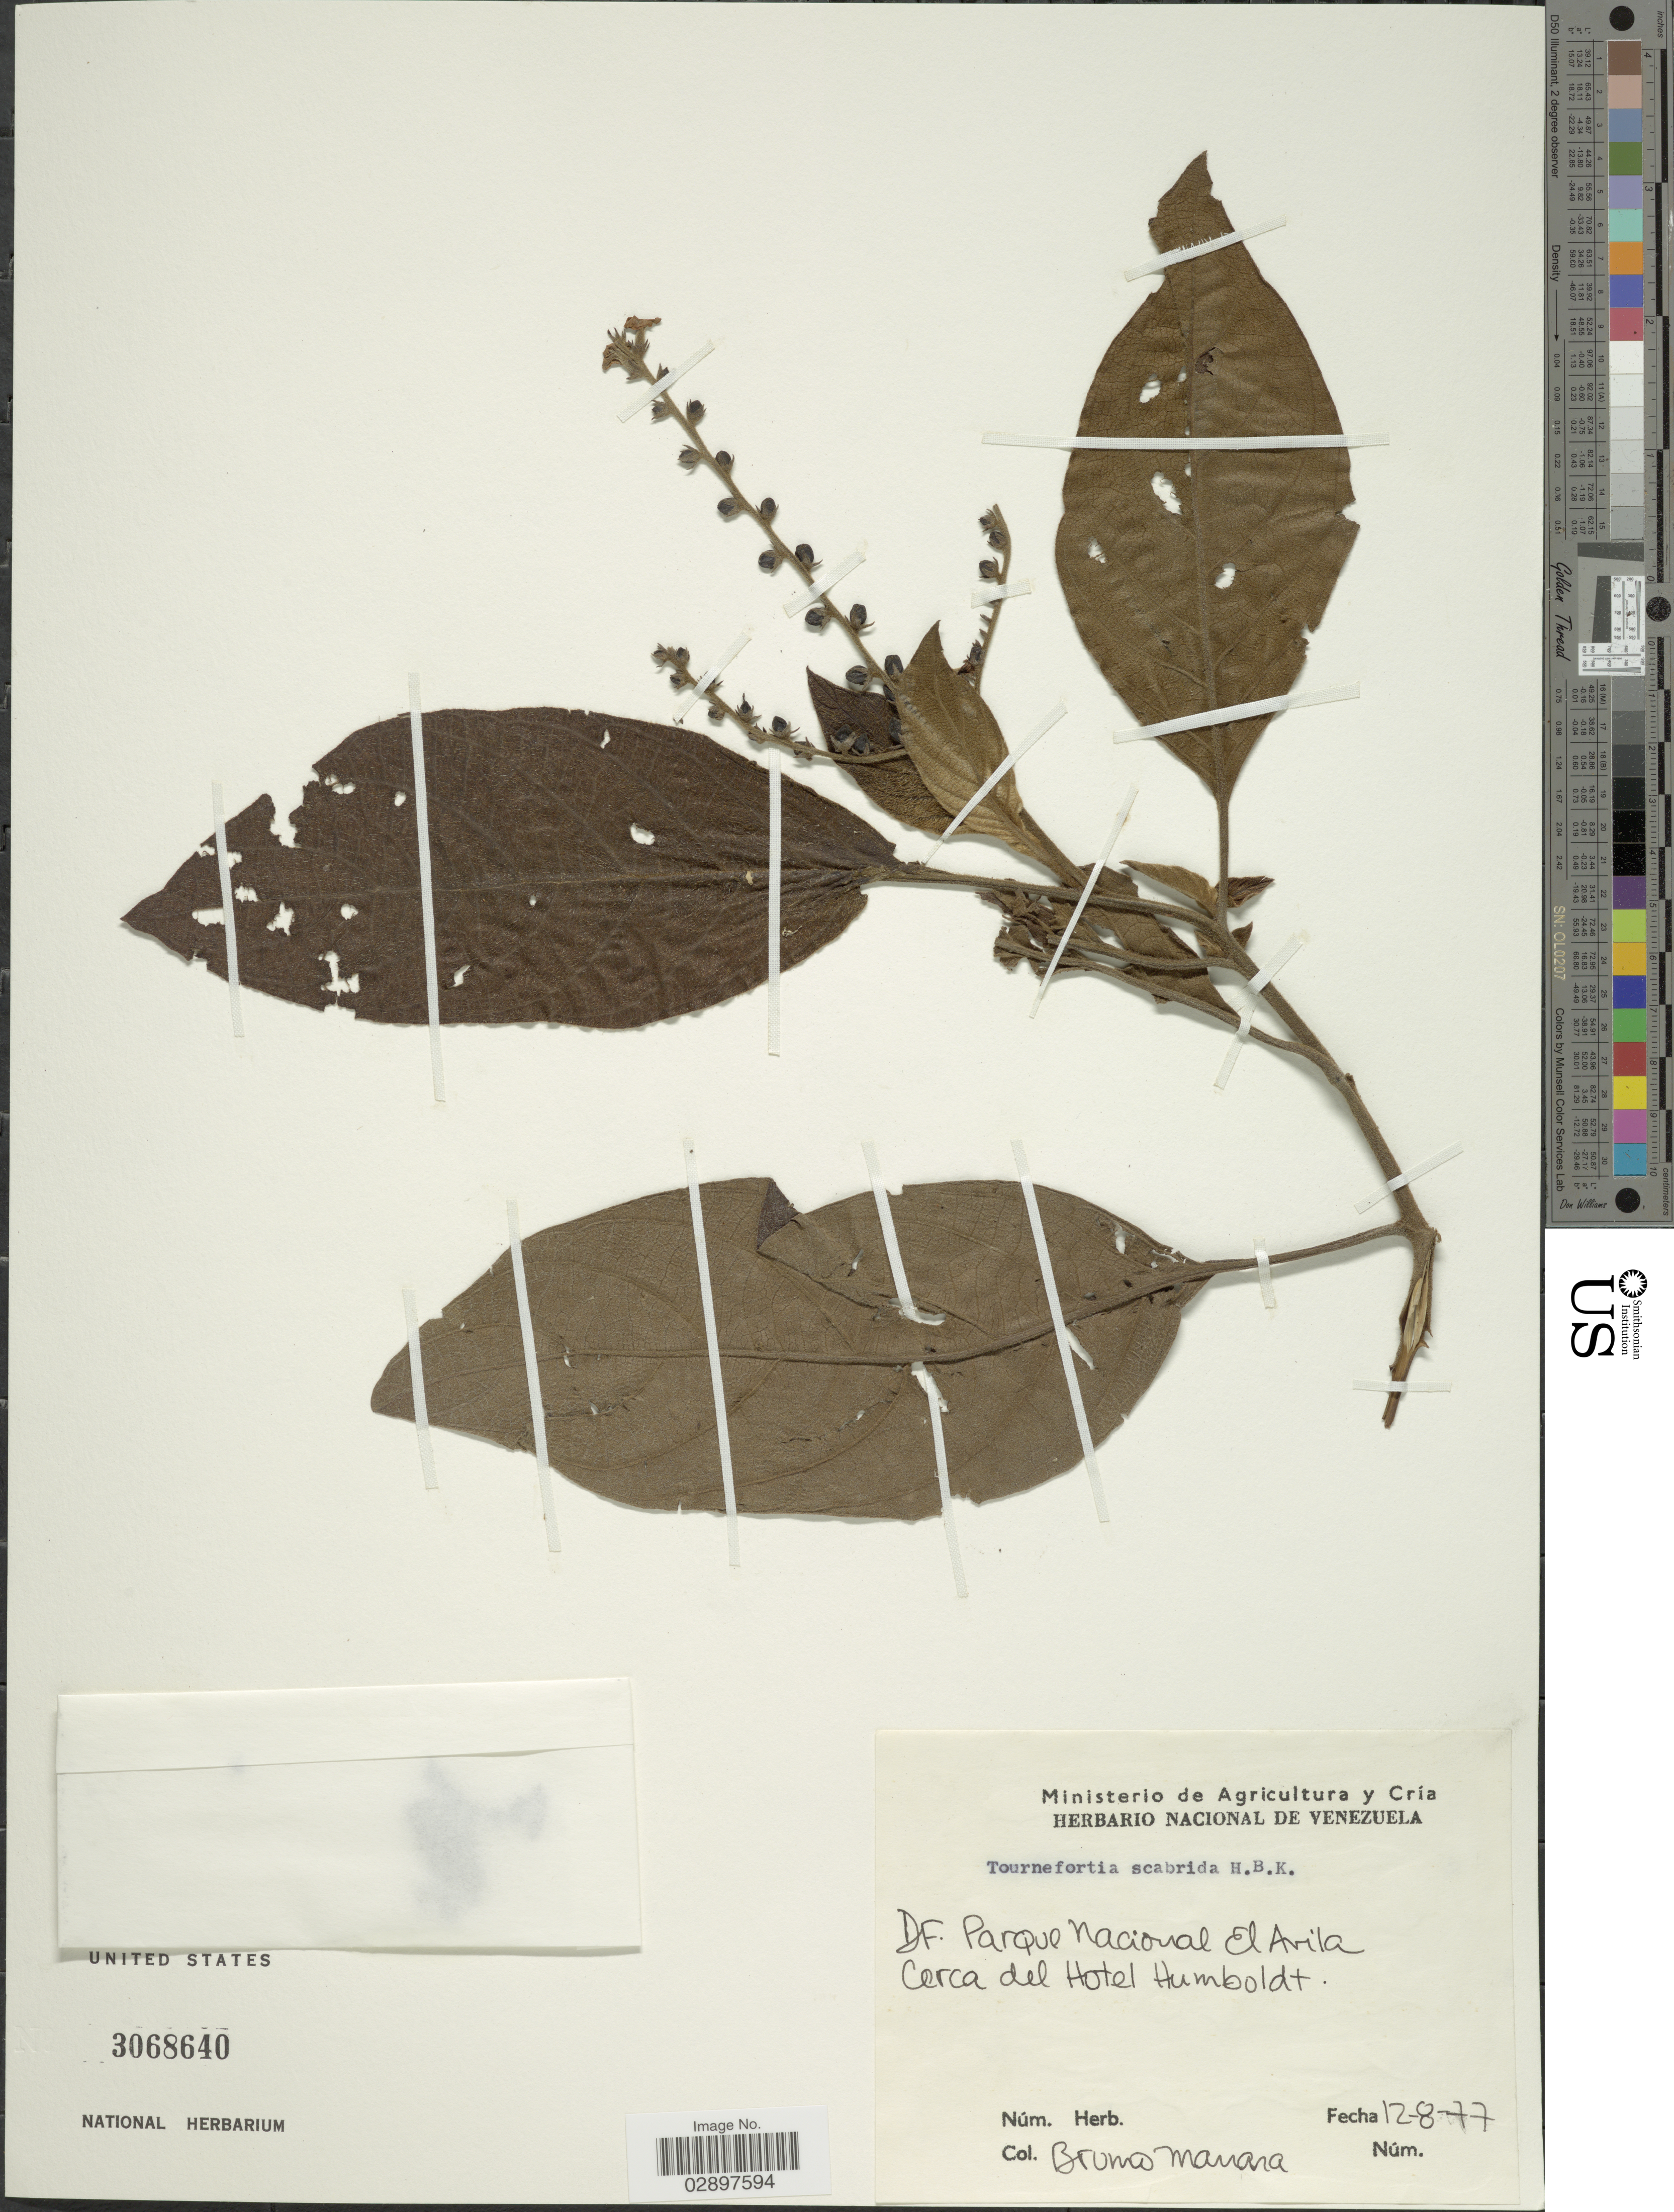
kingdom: Plantae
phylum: Tracheophyta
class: Magnoliopsida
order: Boraginales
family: Heliotropiaceae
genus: Tournefortia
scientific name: Tournefortia scabrida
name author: Kunth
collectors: B. Manara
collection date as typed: Transcribed d/m/y: 12/8/77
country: Venezuela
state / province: Miranda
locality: DF. Parque Nacional El Avila. Cerca del Hotel Humboldt.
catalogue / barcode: US 3068640